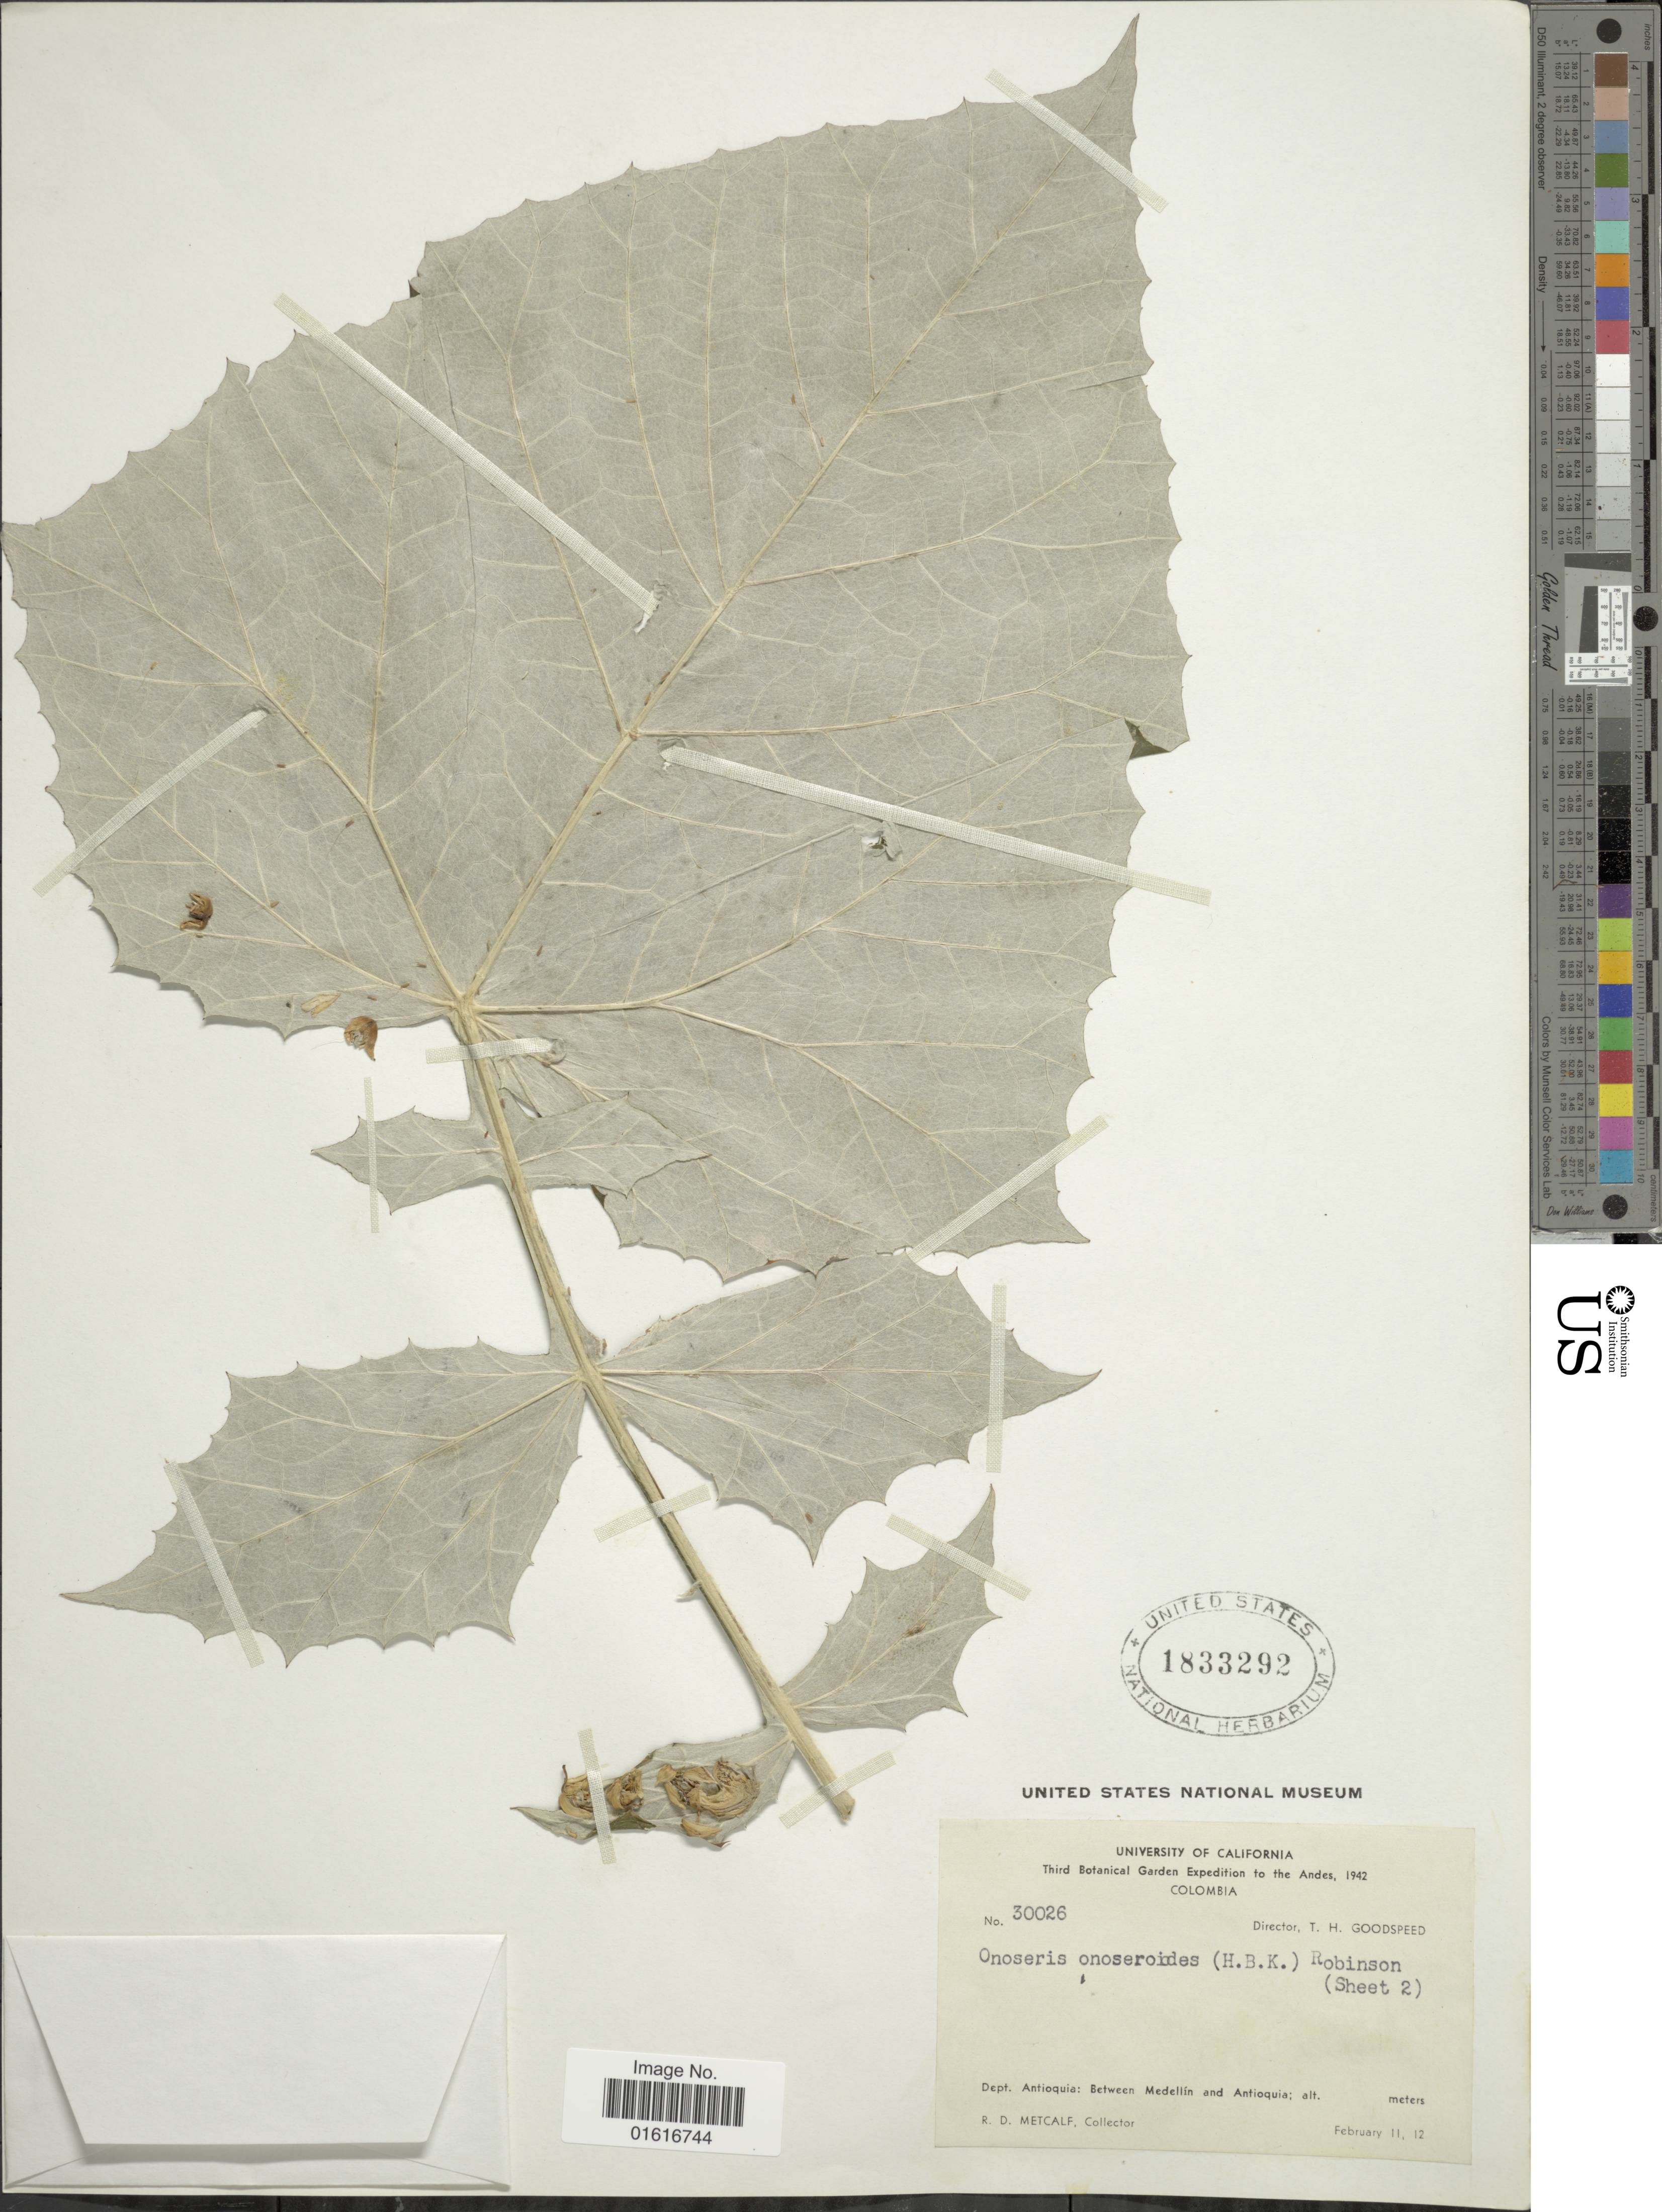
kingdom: Plantae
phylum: Tracheophyta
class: Magnoliopsida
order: Asterales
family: Asteraceae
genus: Onoseris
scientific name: Onoseris onoseroides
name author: (Kunth) B.L. Rob.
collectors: R. D. Metcalf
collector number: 30026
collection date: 1942-02-11/1942-02-12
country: Colombia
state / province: Antioquia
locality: The Andes, Between Medellin and Antioquia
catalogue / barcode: US 1833292